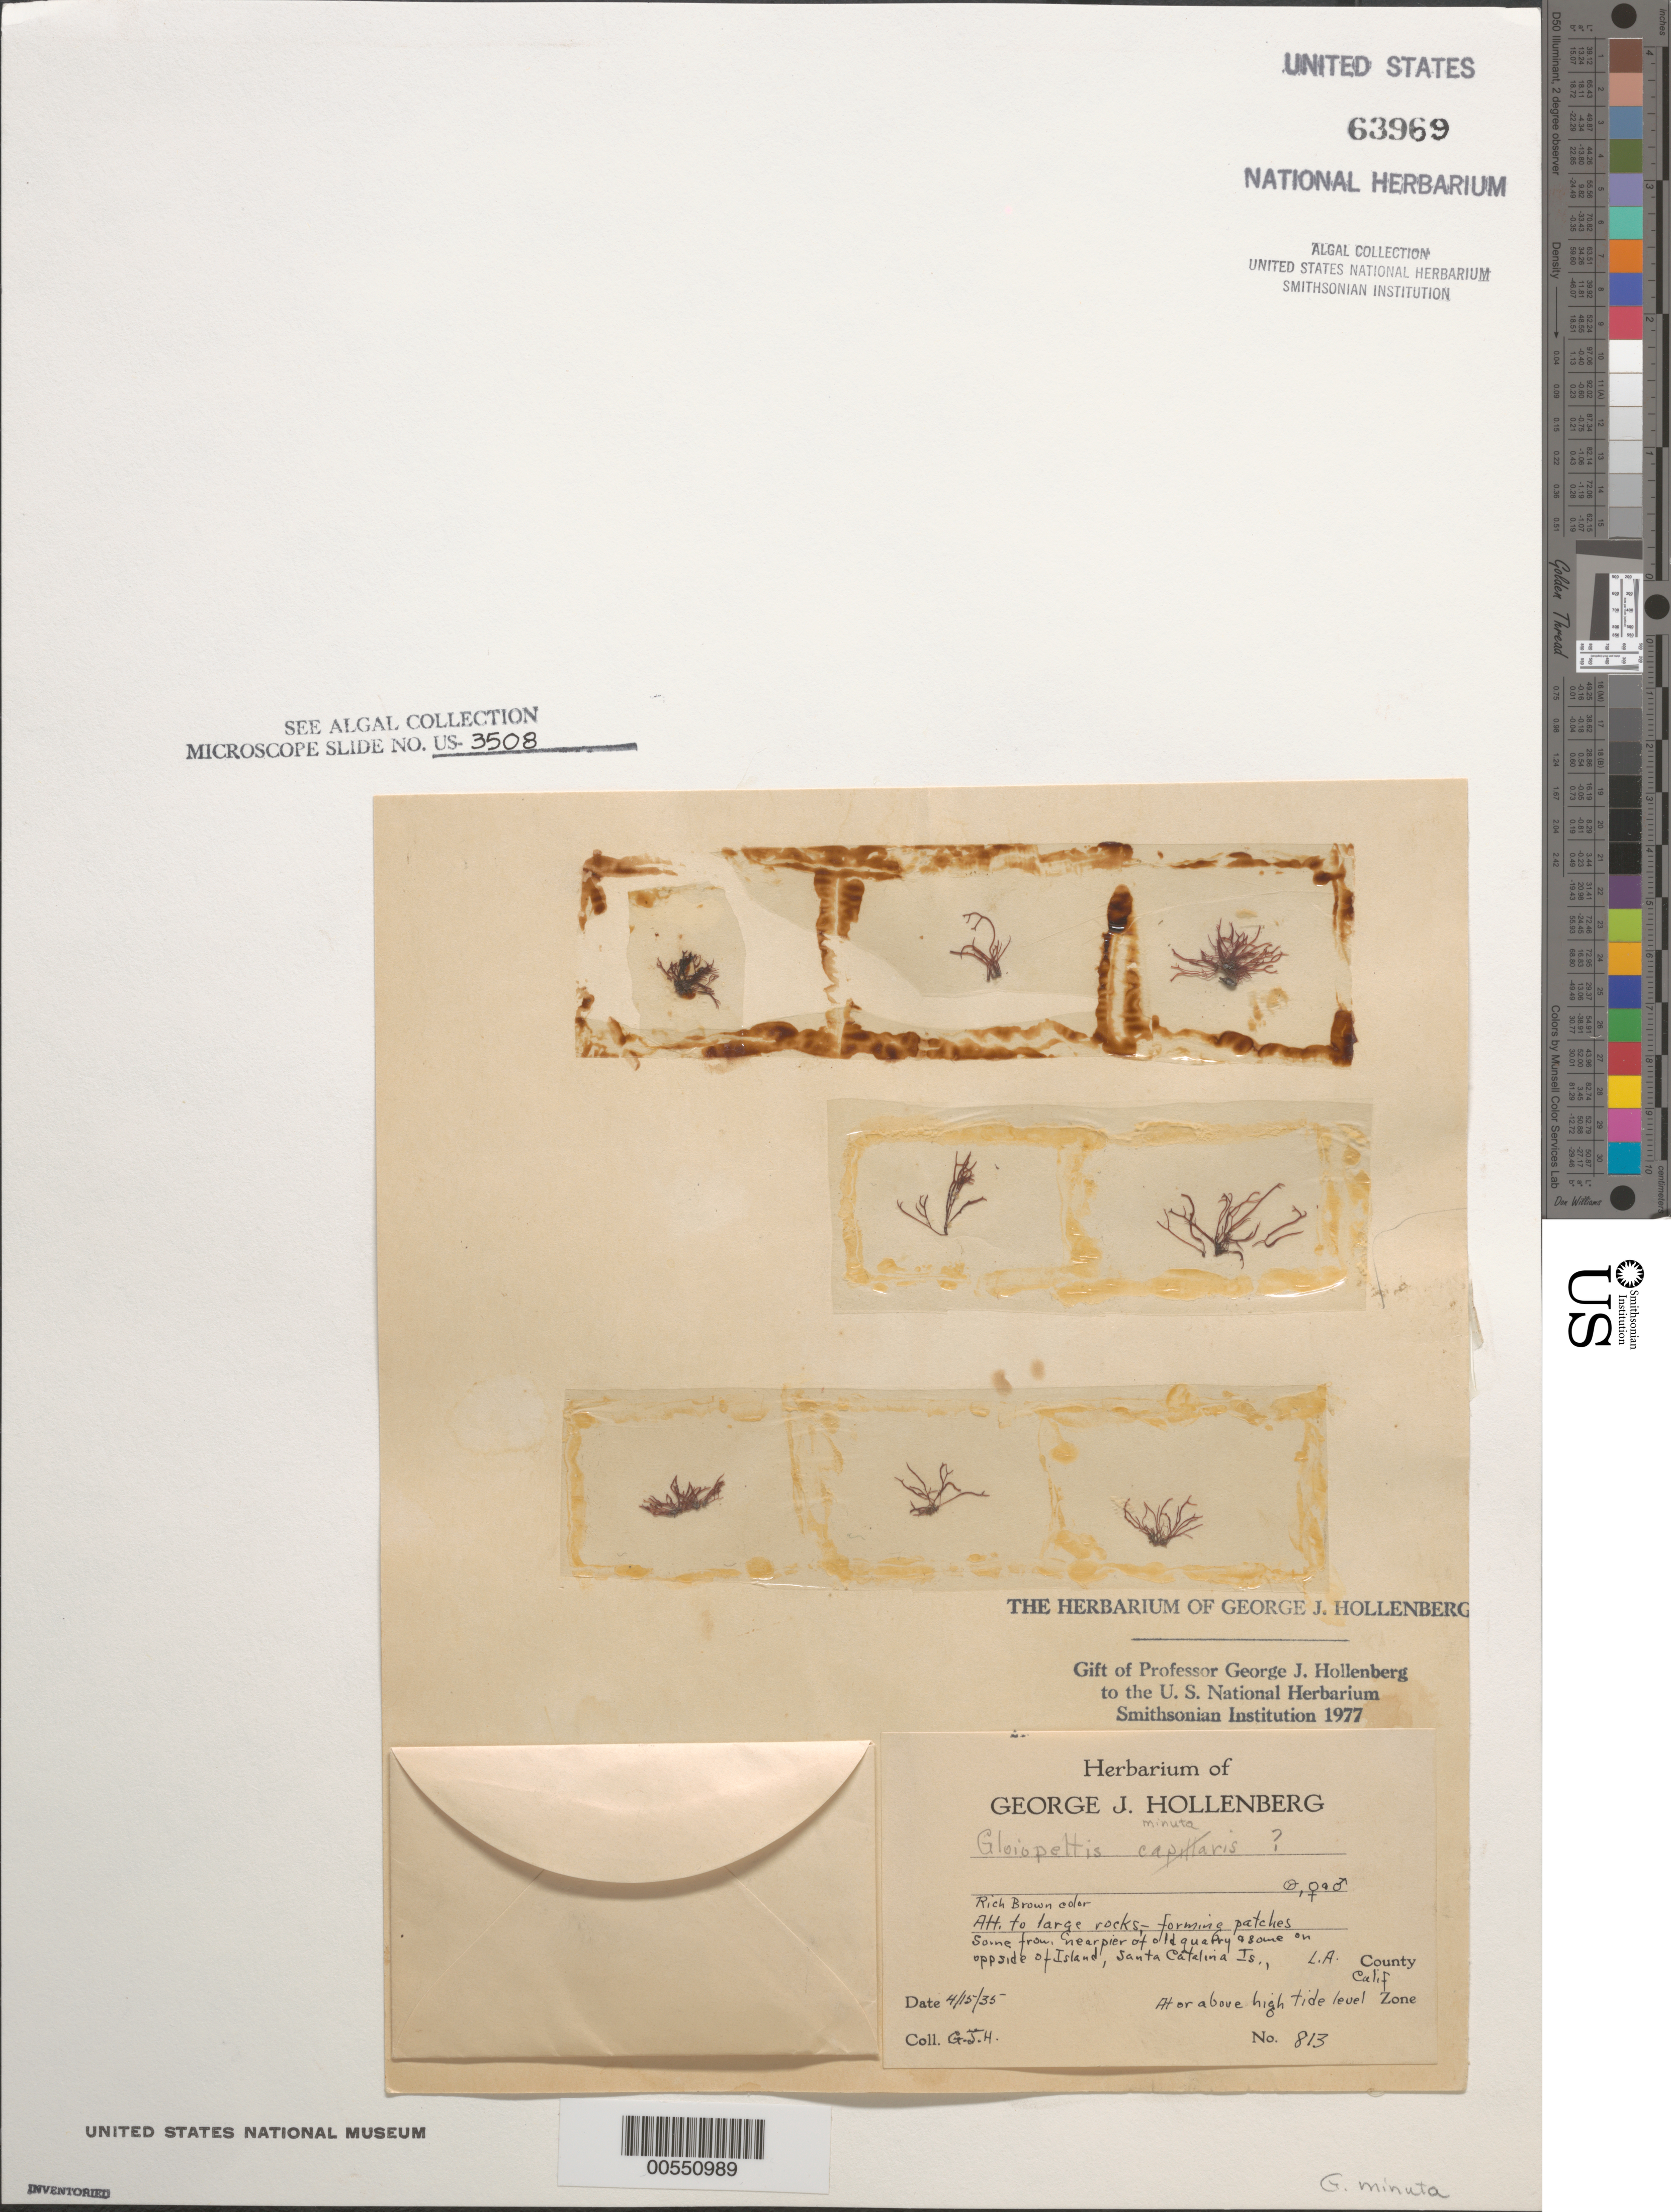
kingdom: Plantae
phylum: Rhodophyta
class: Florideophyceae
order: Gigartinales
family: Endocladiaceae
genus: Gloiopeltis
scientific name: Gloiopeltis furcata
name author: (Postels & Rupr.) J. Agardh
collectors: G. Hollenberg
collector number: GJH 813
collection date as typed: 15 Apr 1935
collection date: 1935-04-15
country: United States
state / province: California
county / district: Los Angeles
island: Santa Catalina Island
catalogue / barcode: US 63969